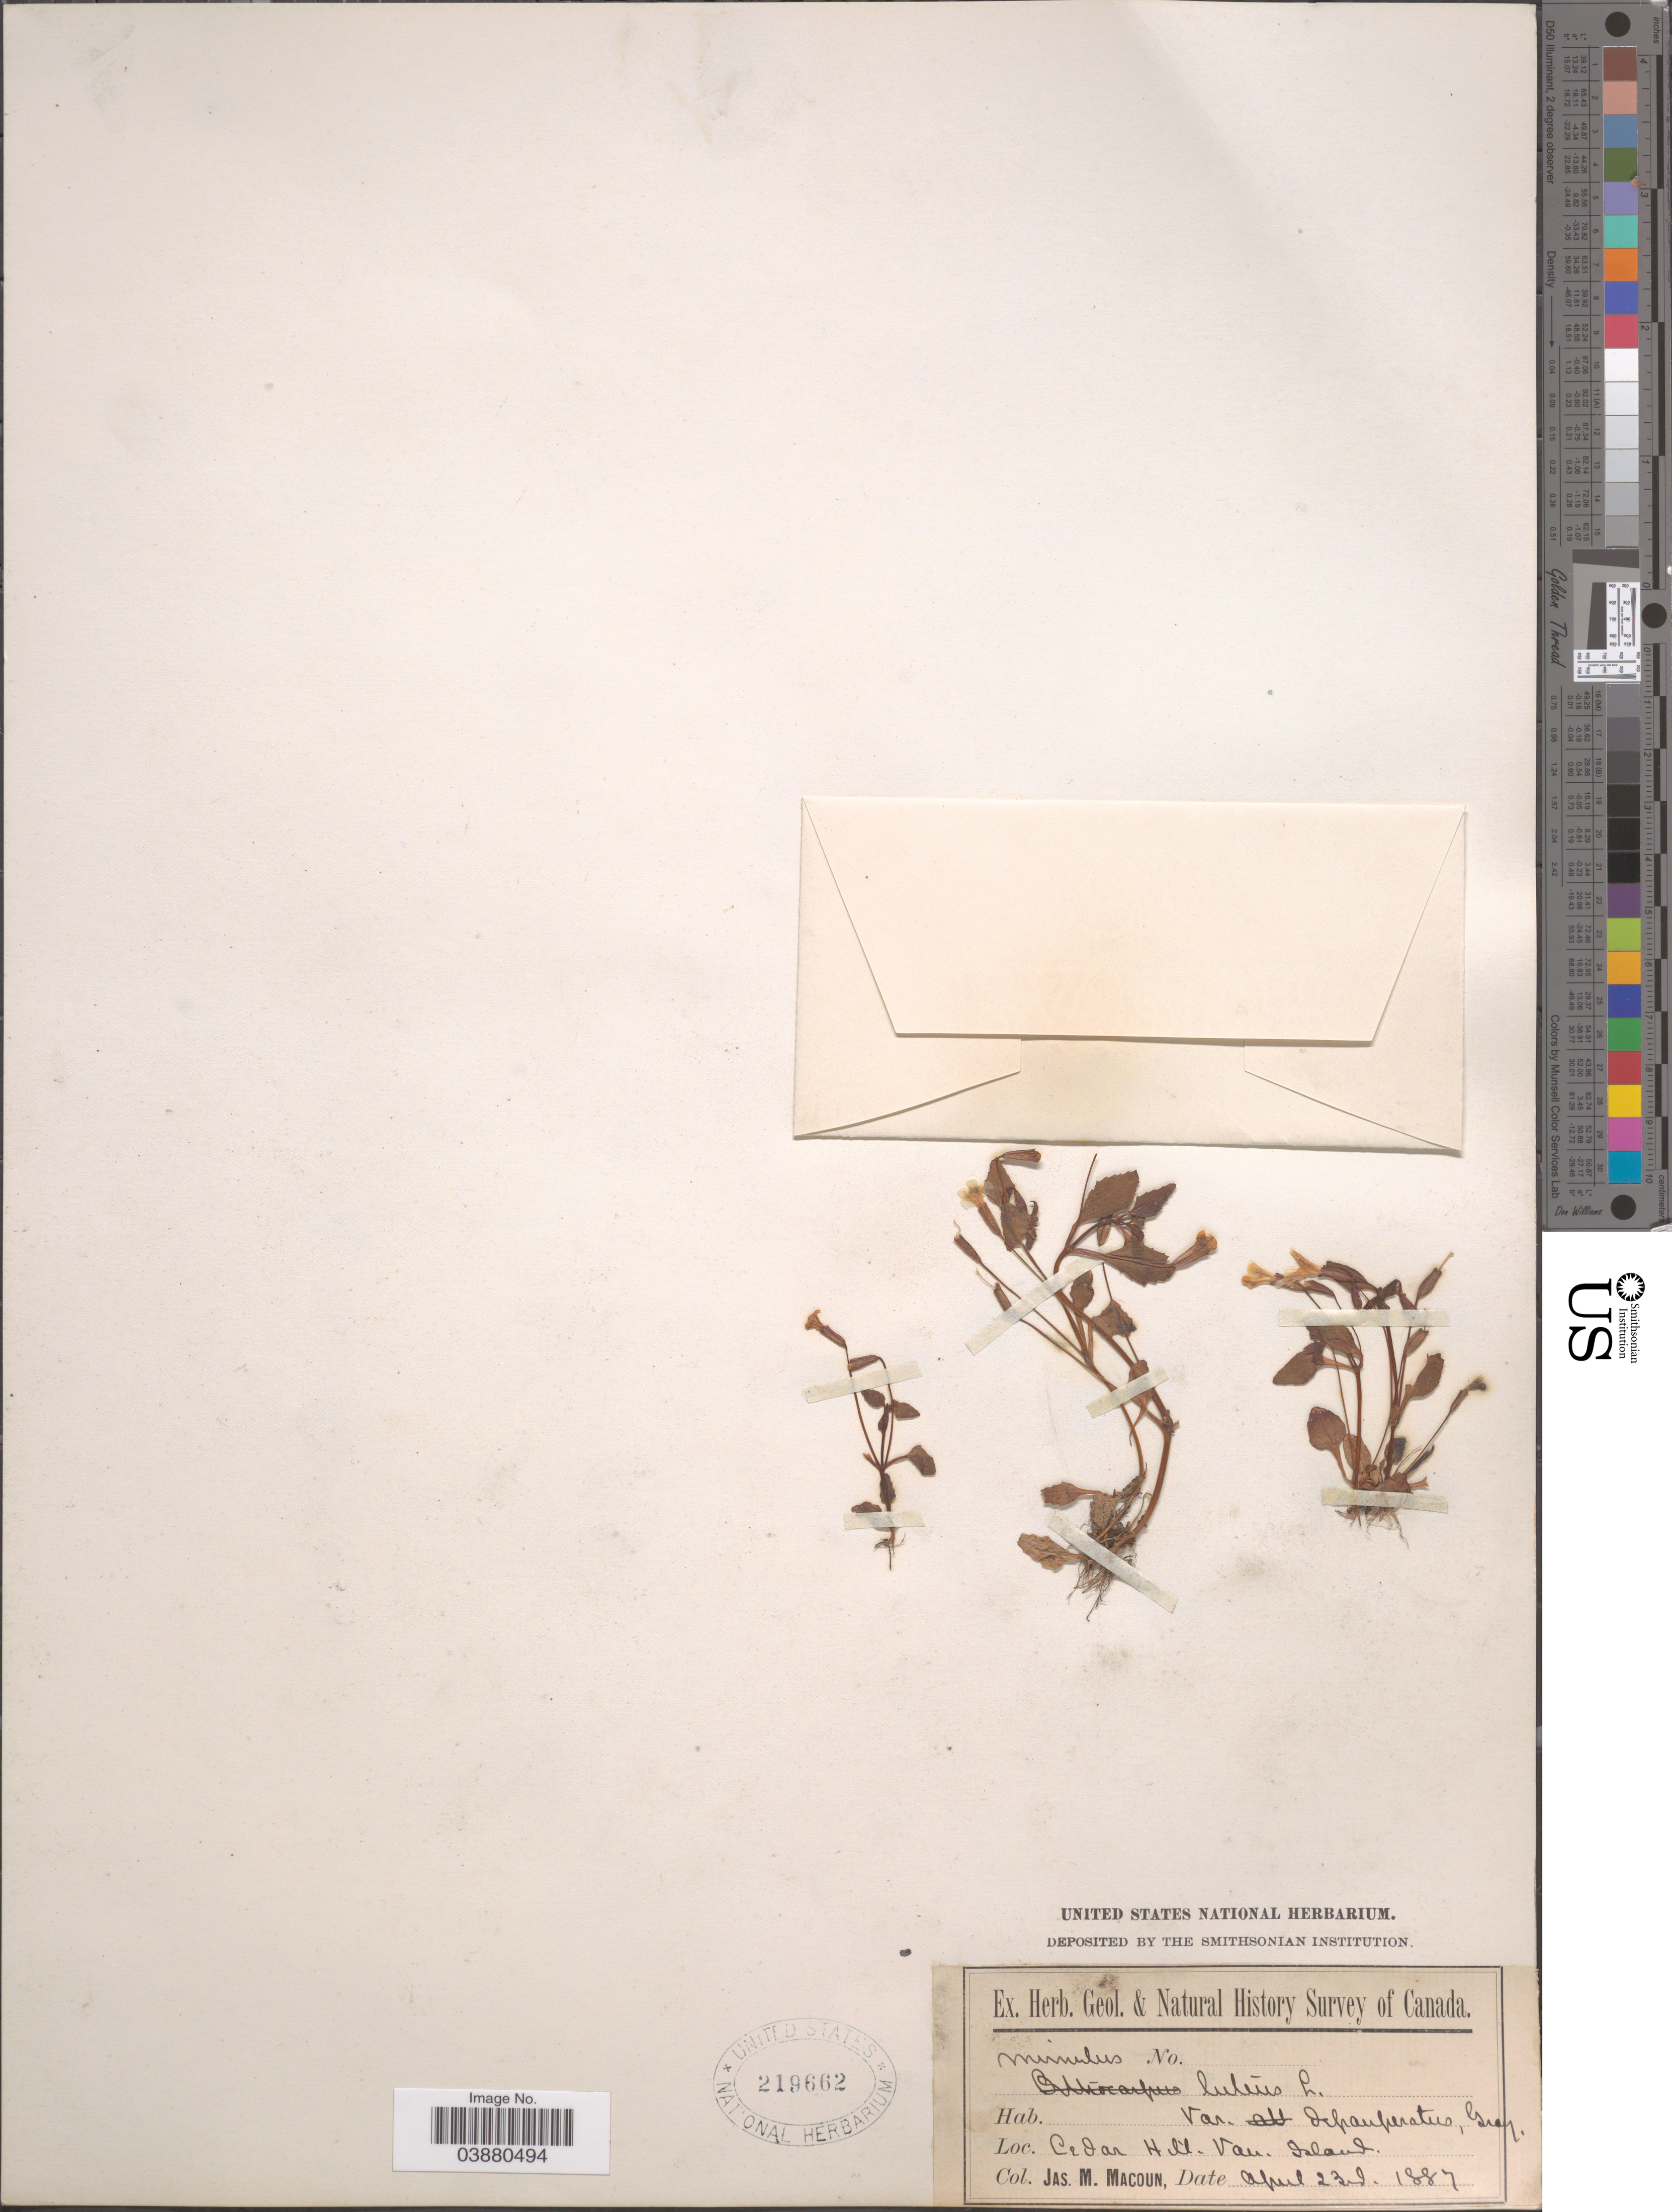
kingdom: Plantae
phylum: Tracheophyta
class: Magnoliopsida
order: Lamiales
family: Phrymaceae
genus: Mimulus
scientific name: Mimulus alsinoides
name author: Douglas ex Benth.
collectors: J. M. Macoun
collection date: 1887-04-23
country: Canada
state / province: British Columbia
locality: Cedar Hill. Van. Island.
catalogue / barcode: US 219662